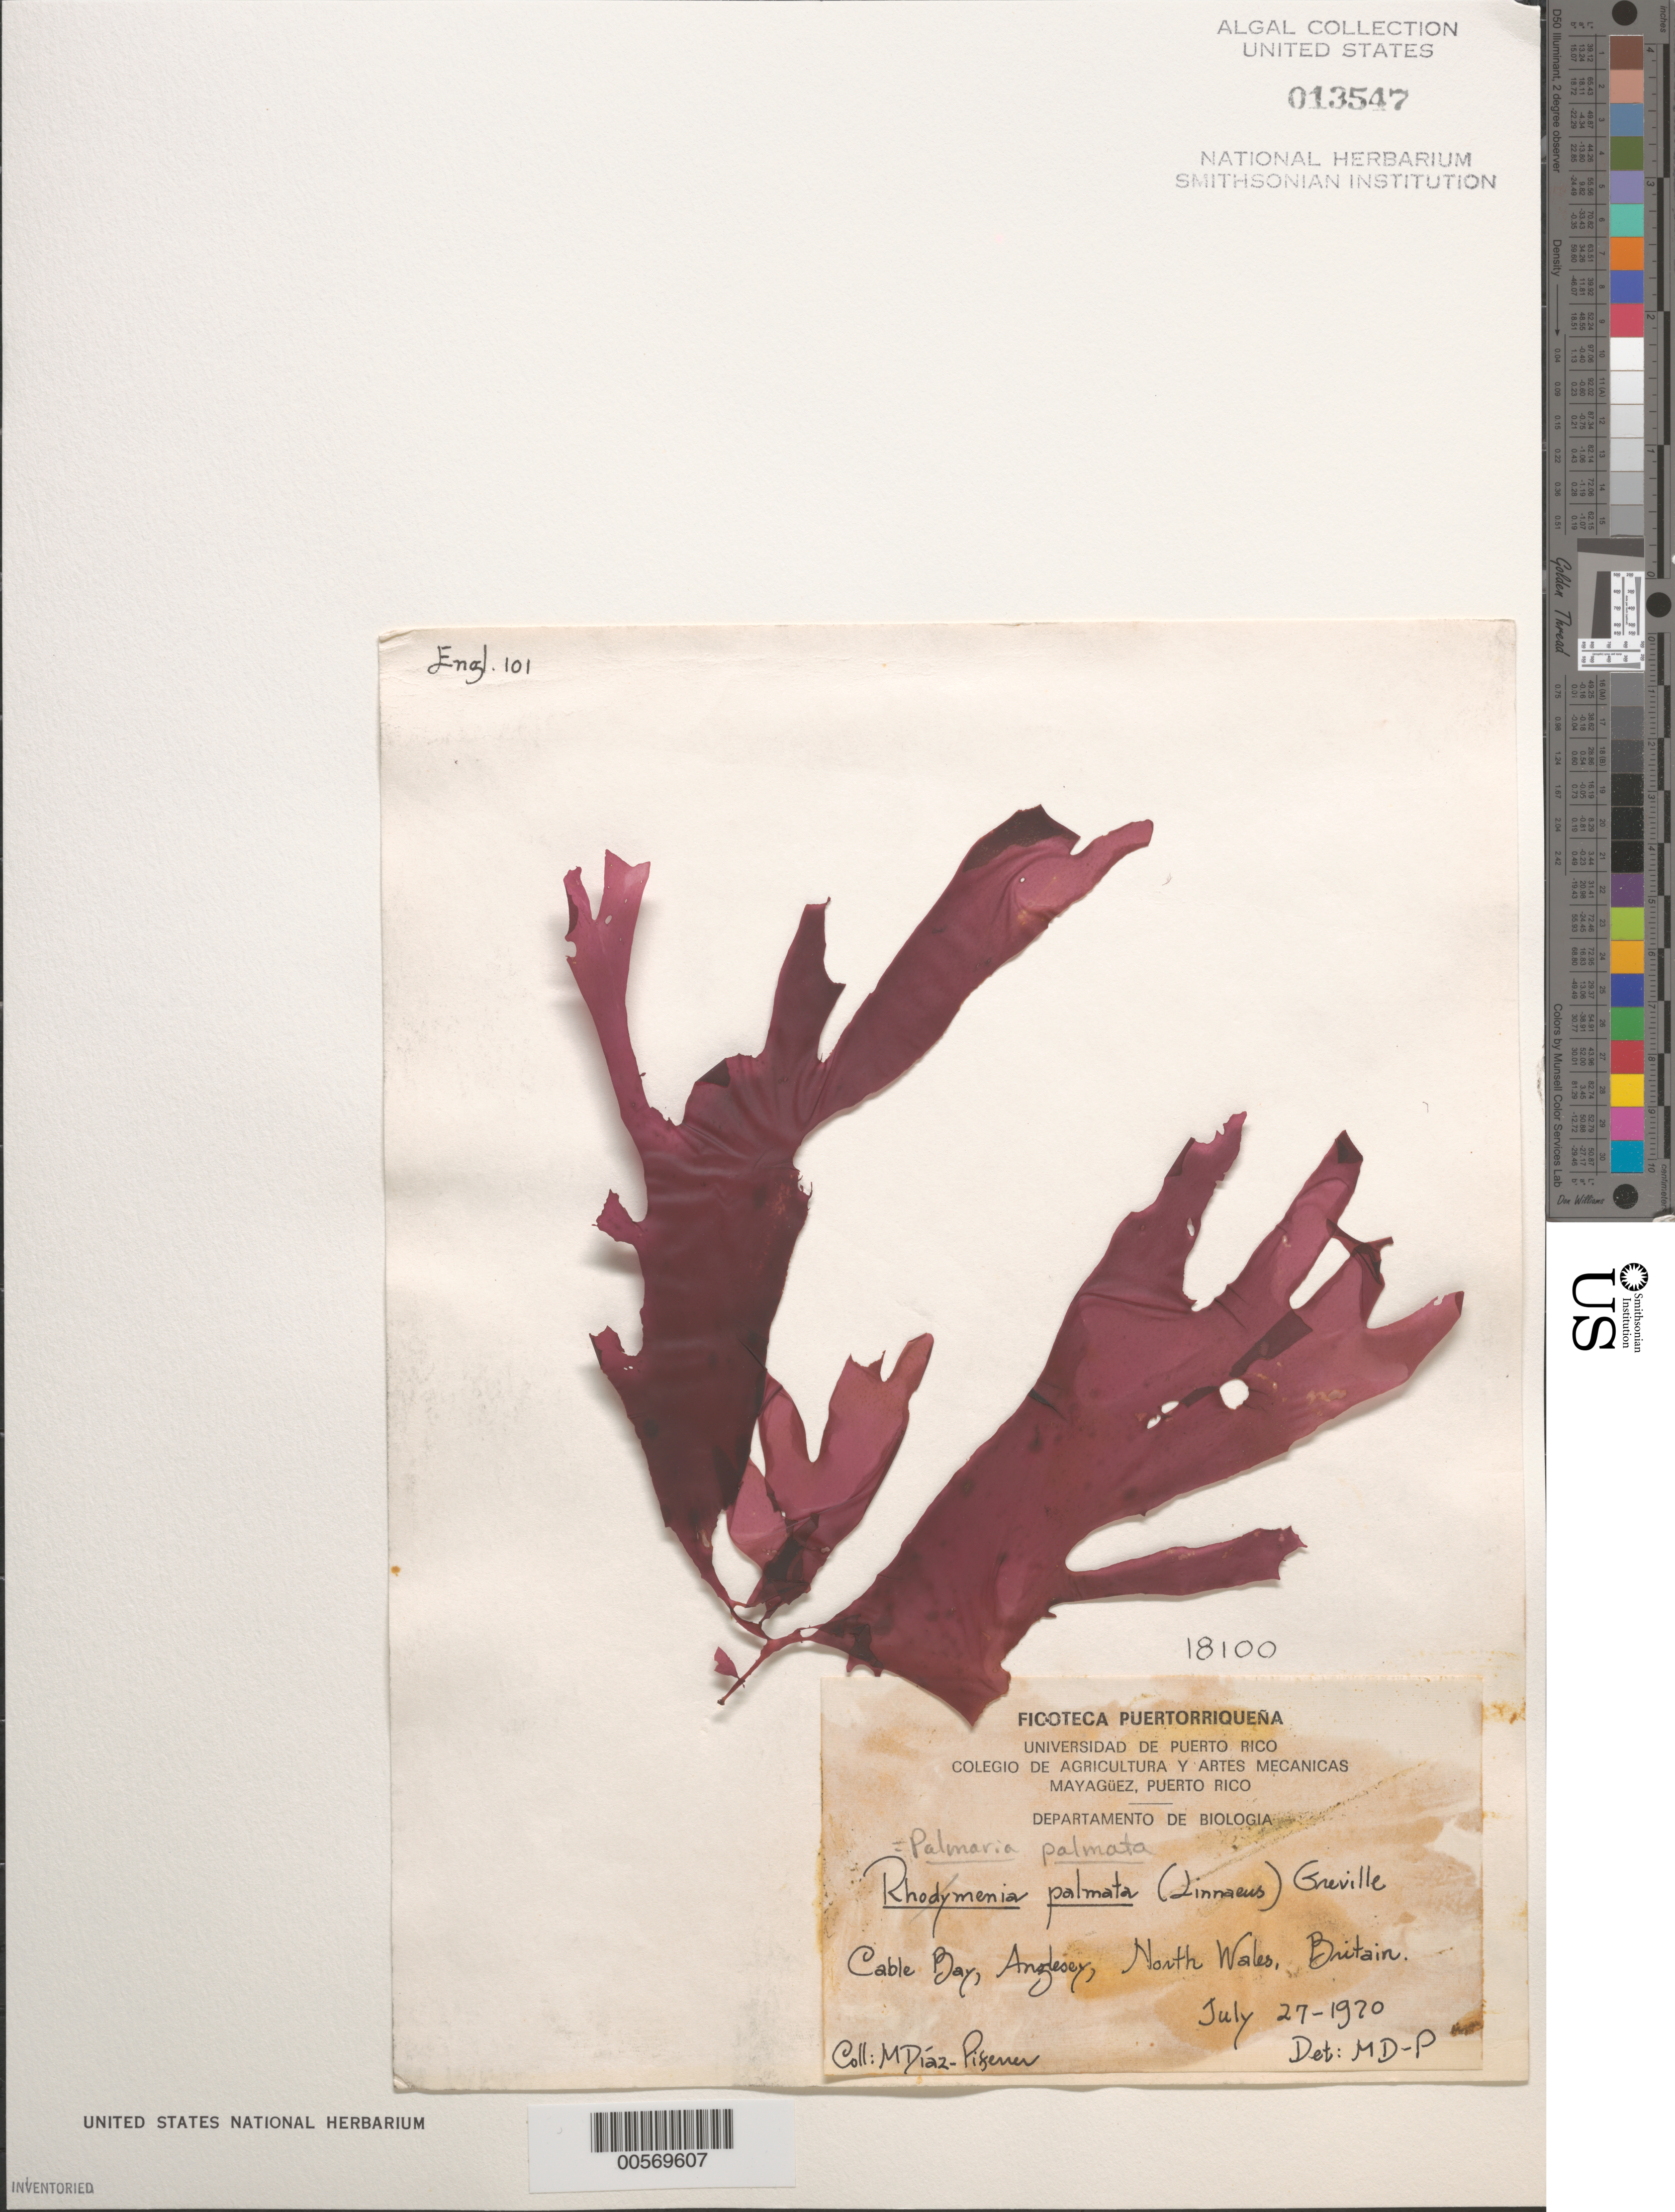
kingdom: Plantae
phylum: Rhodophyta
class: Florideophyceae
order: Palmariales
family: Palmariaceae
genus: Palmaria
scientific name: Palmaria palmata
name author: (L.) F. Weber & D. Mohr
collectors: M. Diaz-Piferrer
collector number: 18100 & ENGL. 101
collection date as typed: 27 Jul 1970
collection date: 1970-07-27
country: United Kingdom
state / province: Wales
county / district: Gwynedd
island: Anglesey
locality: Cable Bay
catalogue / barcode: US 13547